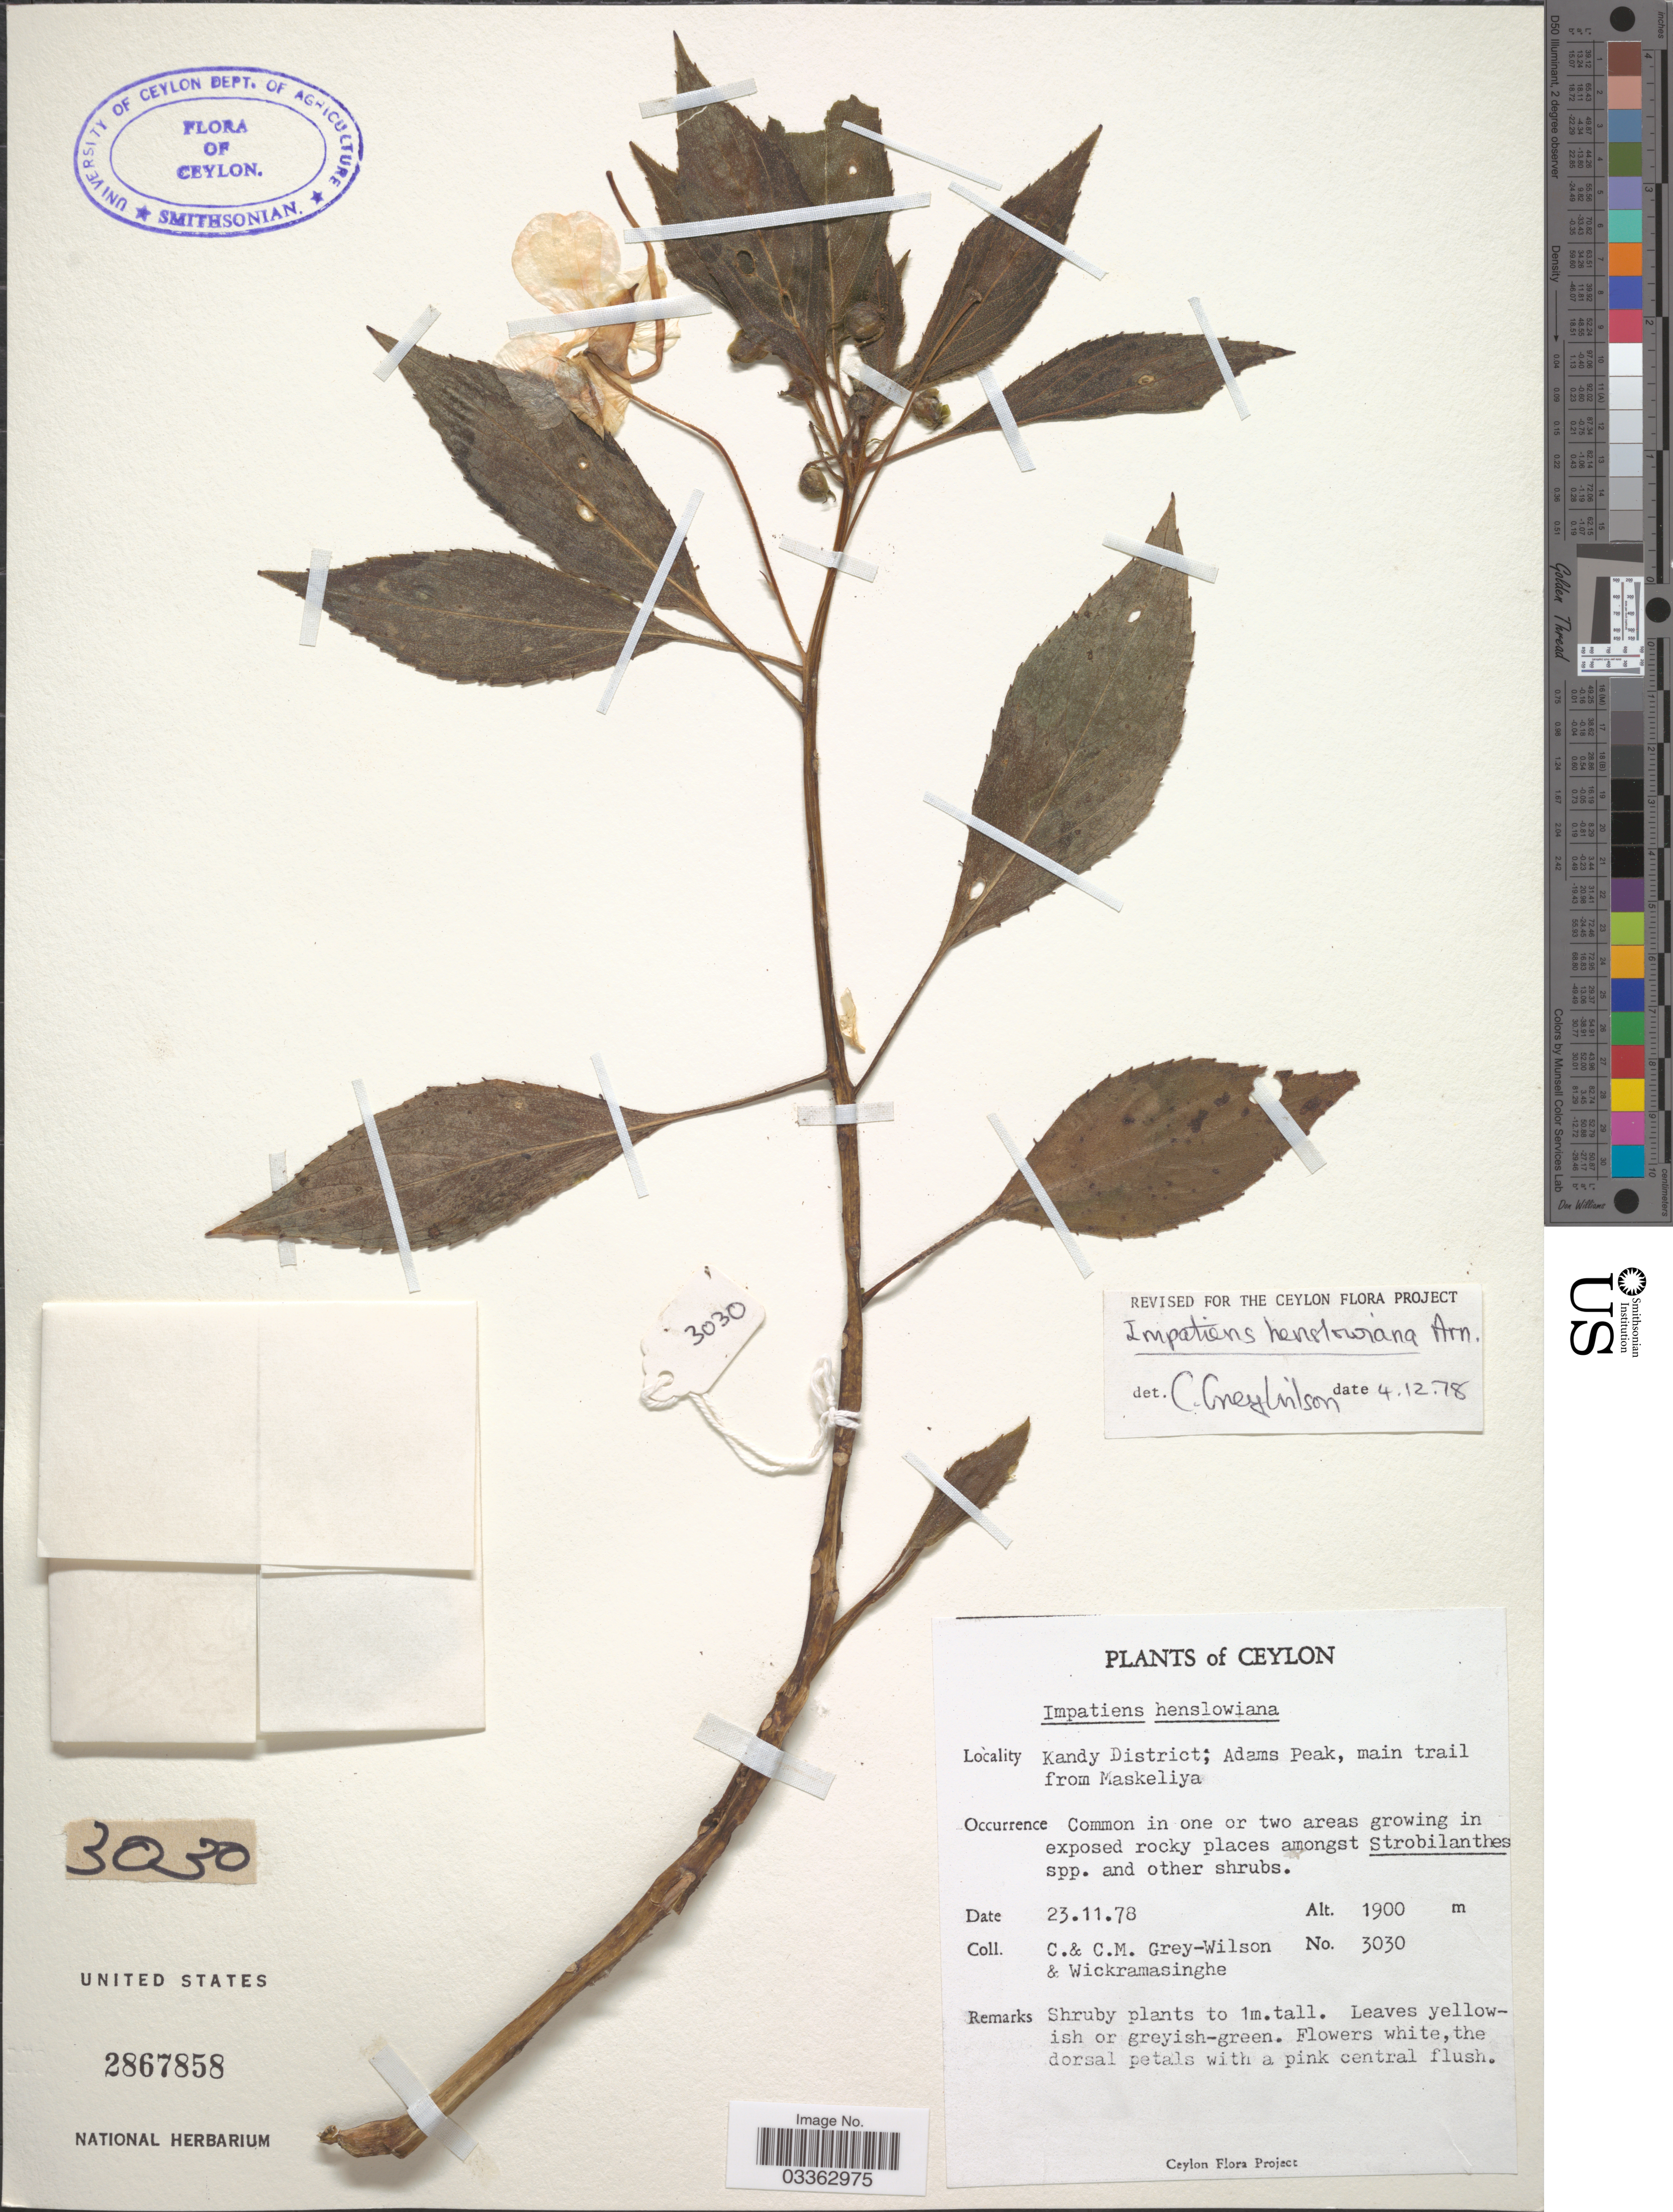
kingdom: Plantae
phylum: Tracheophyta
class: Magnoliopsida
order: Ericales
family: Balsaminaceae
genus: Impatiens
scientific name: Impatiens henslowiana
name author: Arn.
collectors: C. Grey-Wilson, C. Grey-Wilson & -. Wickramasinghe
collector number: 3030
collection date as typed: Transcribed d/m/y: 23/11/78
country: Sri Lanka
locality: Ceylon. Kandy District; Adams Peak, main trail from Maskeliya.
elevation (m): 1900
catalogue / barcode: US 2867858